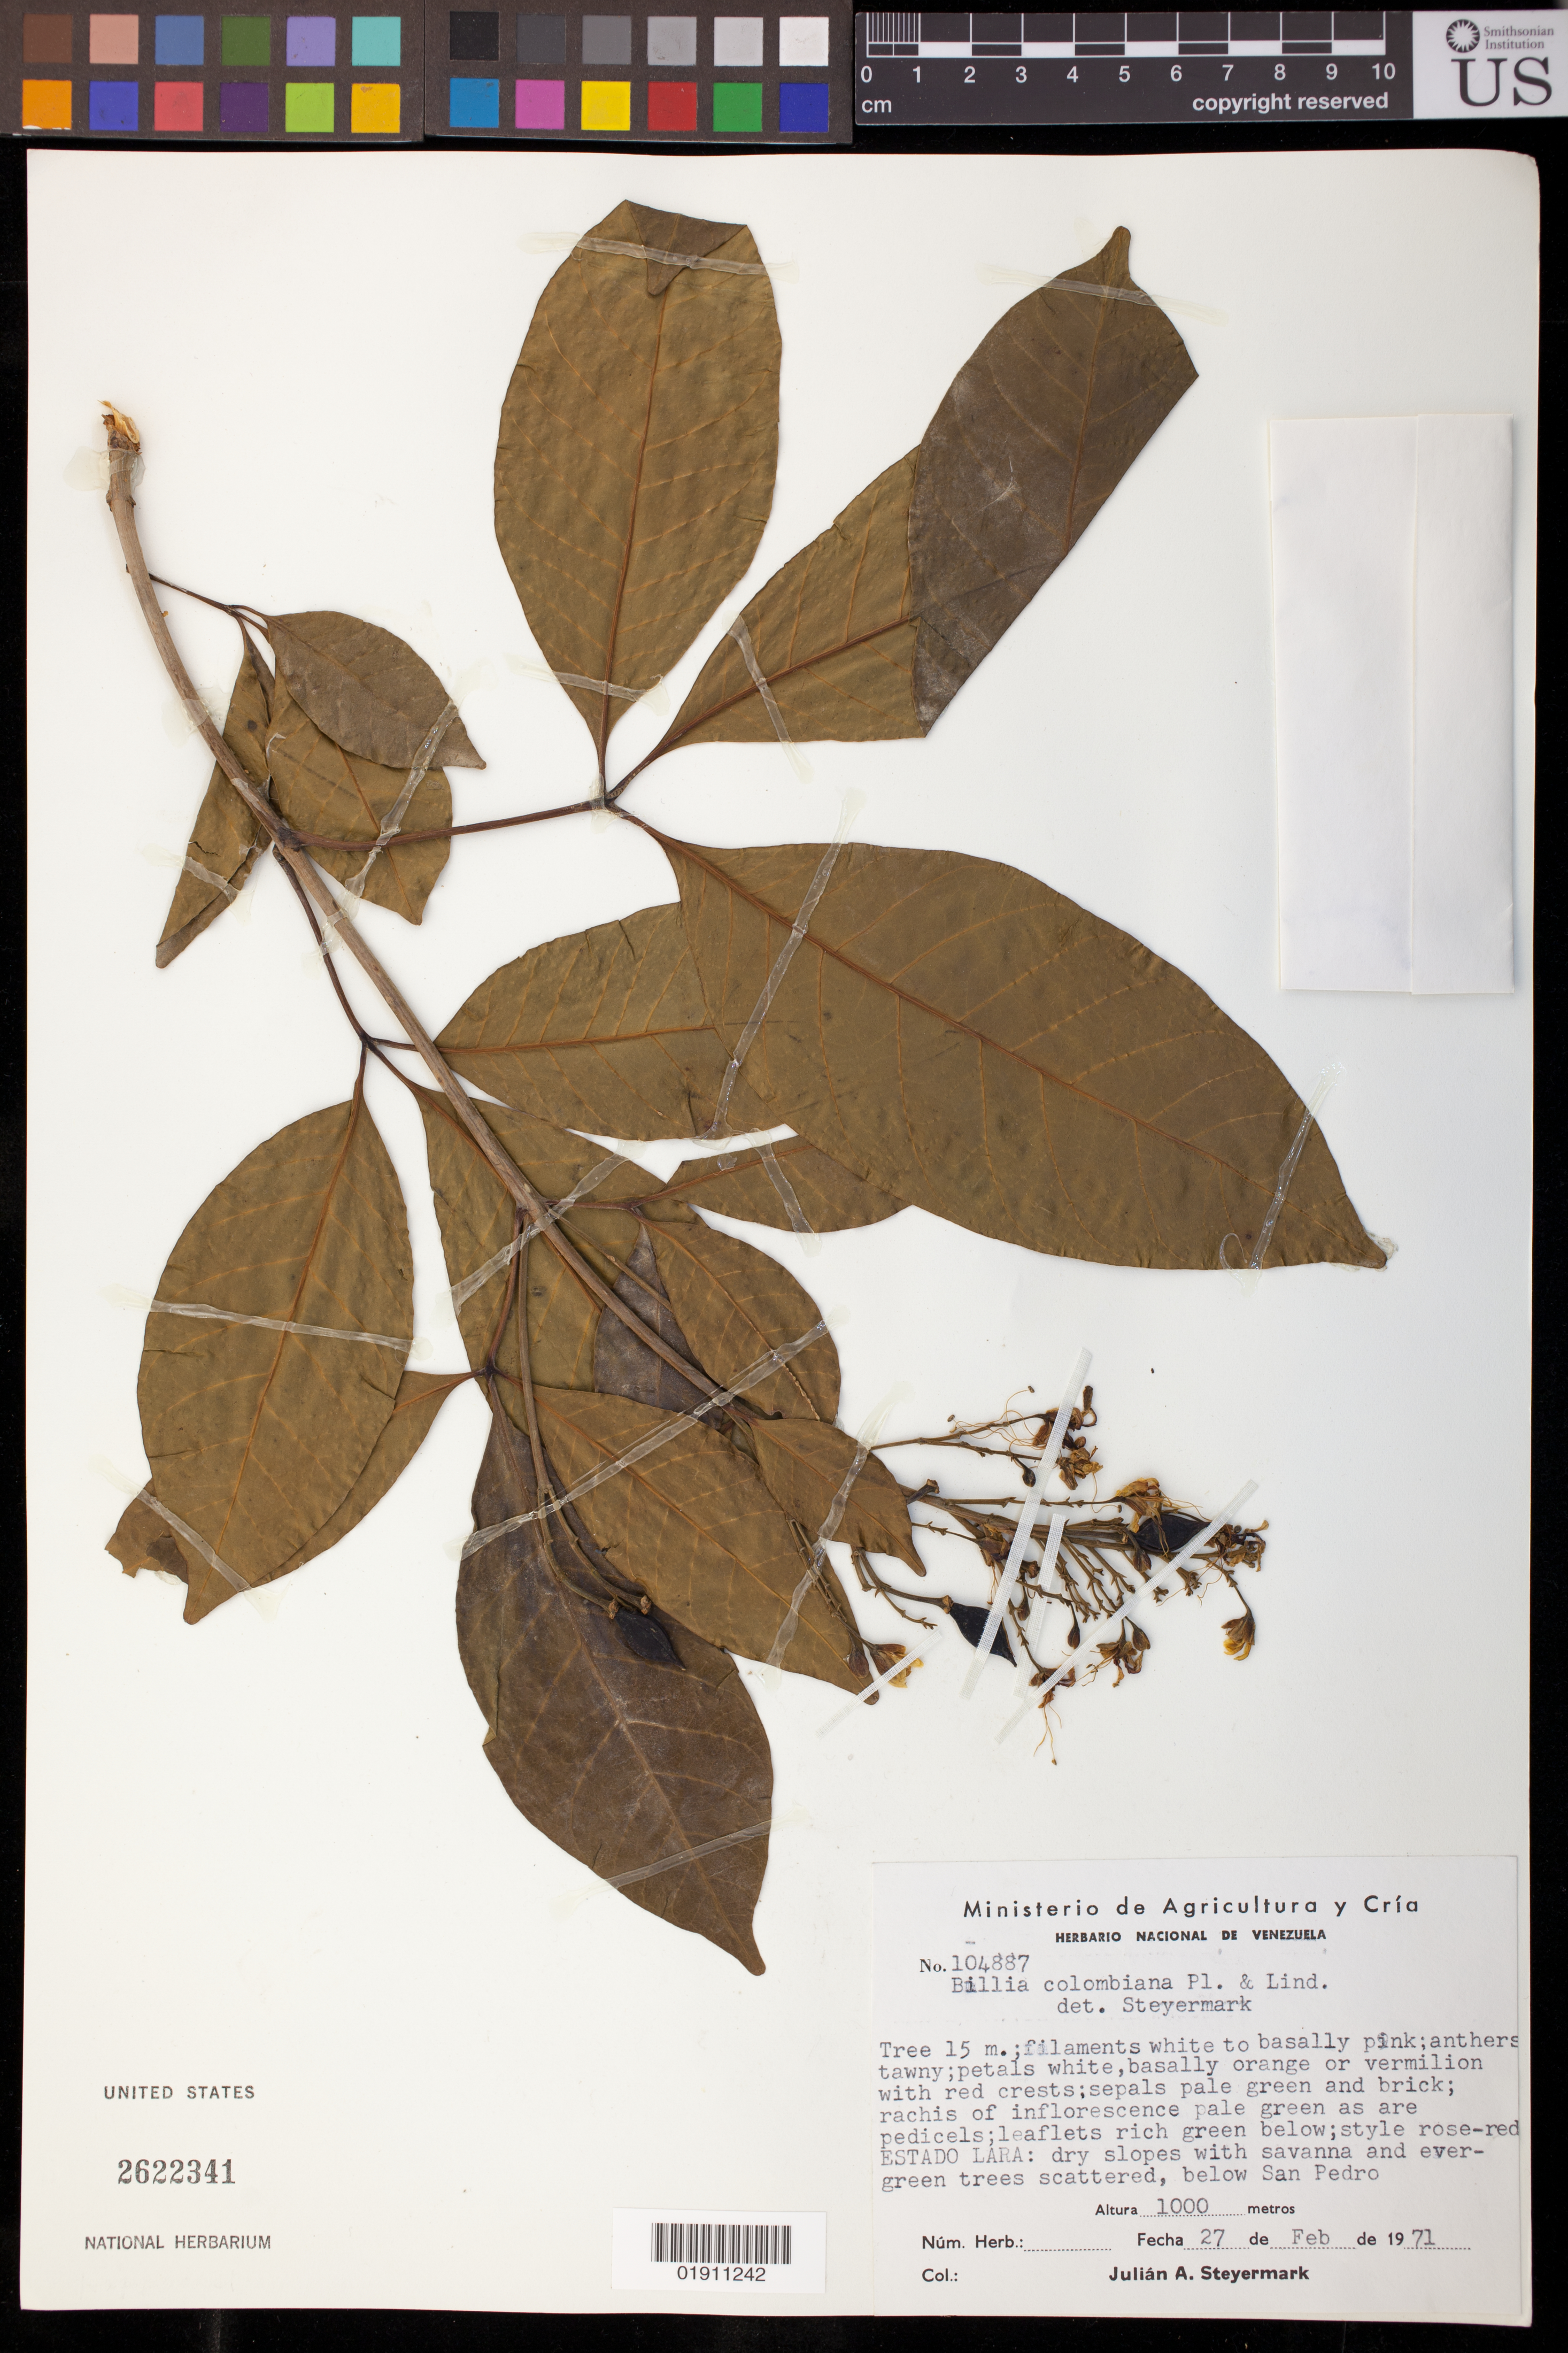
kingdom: Plantae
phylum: Tracheophyta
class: Magnoliopsida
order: Sapindales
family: Sapindaceae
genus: Billia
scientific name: Billia rosea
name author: (Planch. & Linden) C. Ulloa & P.M. Jørg.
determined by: Acevedo-Rodríguez, P., (BOT), Smithsonian Institution - National Museum of Natural History (UNITED STATES)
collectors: J. Steyermark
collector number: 104887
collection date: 1971-02-27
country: Venezuela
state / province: Lara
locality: below San Pedro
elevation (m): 1000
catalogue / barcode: US 2622341